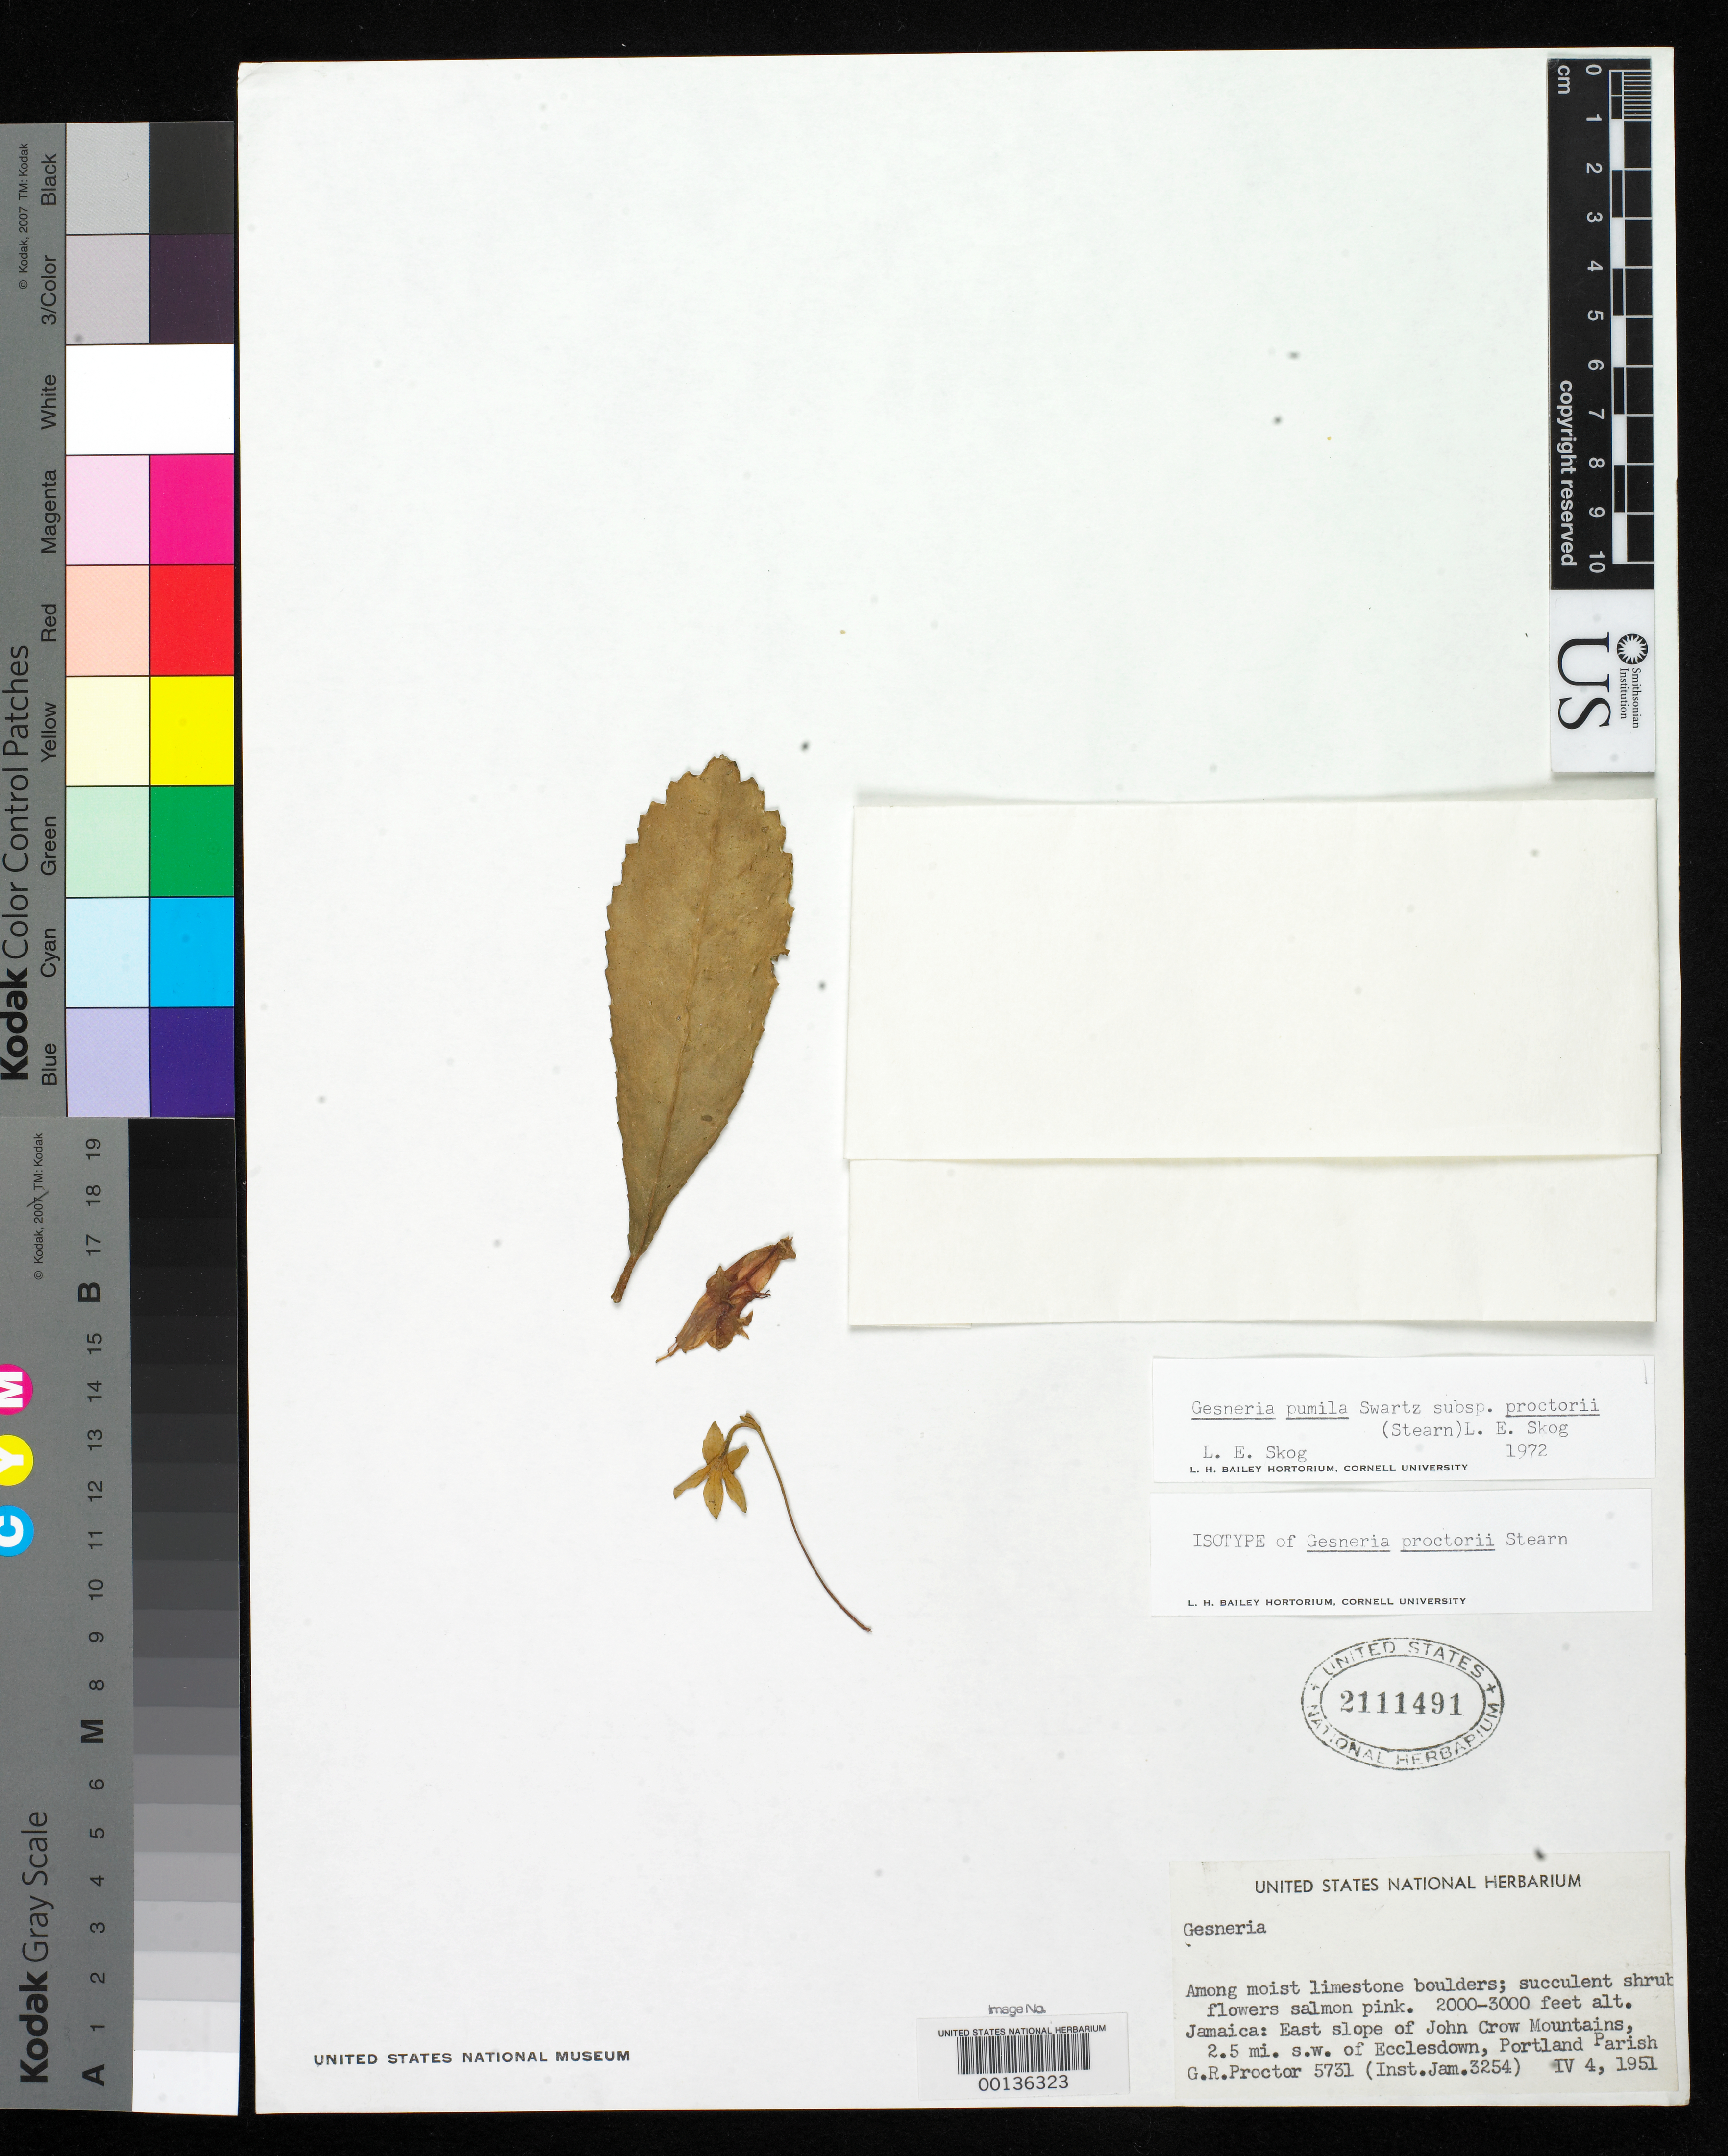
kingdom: Plantae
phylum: Tracheophyta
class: Magnoliopsida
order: Lamiales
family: Gesneriaceae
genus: Gesneria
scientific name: Gesneria proctorii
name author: Stearn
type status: Isotype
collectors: G. R. Proctor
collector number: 5731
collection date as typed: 04 Apr 1951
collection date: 1951-04-04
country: Jamaica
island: Greater Antilles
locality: Portland Parish,2.5 miles SW of Ecclesdown John Crow Mts.; alt. 2000-3000 ft.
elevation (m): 610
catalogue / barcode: US 2111491